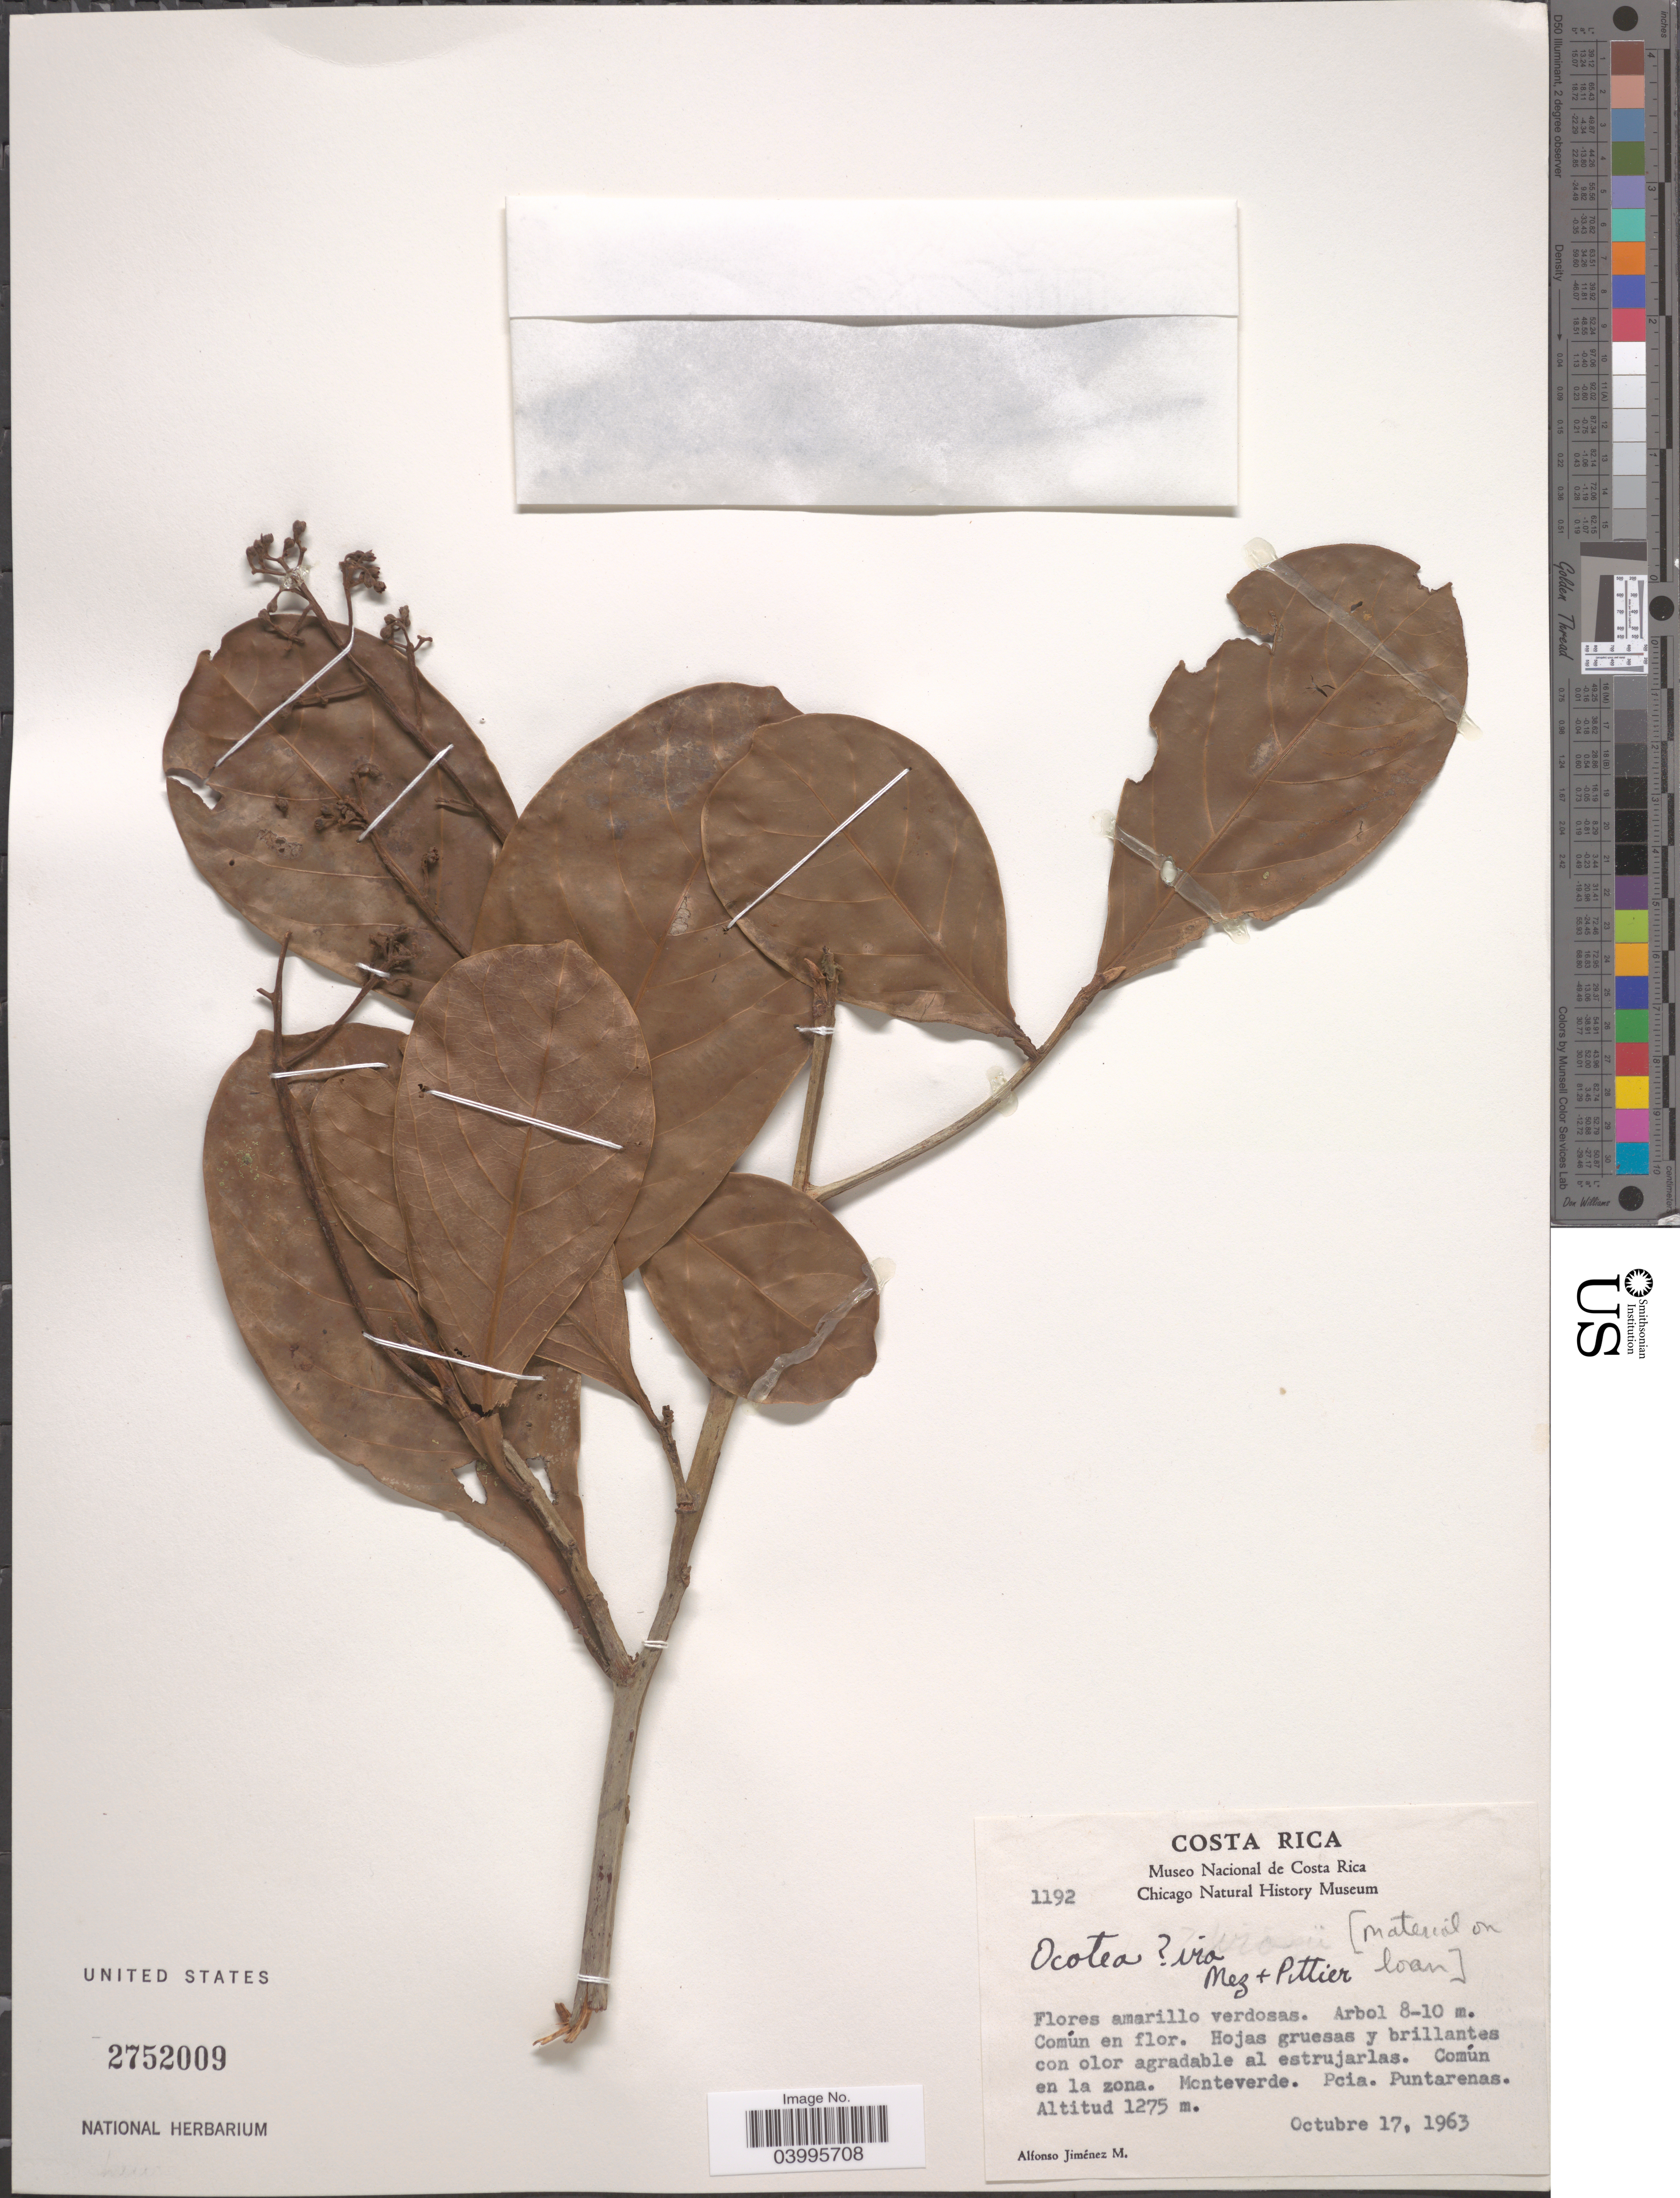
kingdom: Plantae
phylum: Tracheophyta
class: Magnoliopsida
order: Laurales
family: Lauraceae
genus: Ocotea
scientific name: Ocotea ira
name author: Mez & Pittier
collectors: A. Jimenez M.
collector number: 1192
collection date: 1963-10-17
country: Costa Rica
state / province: Puntarenas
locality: Común en la zona. Monteverde. Pcia. Puntarenas.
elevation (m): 1275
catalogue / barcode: US 2752009